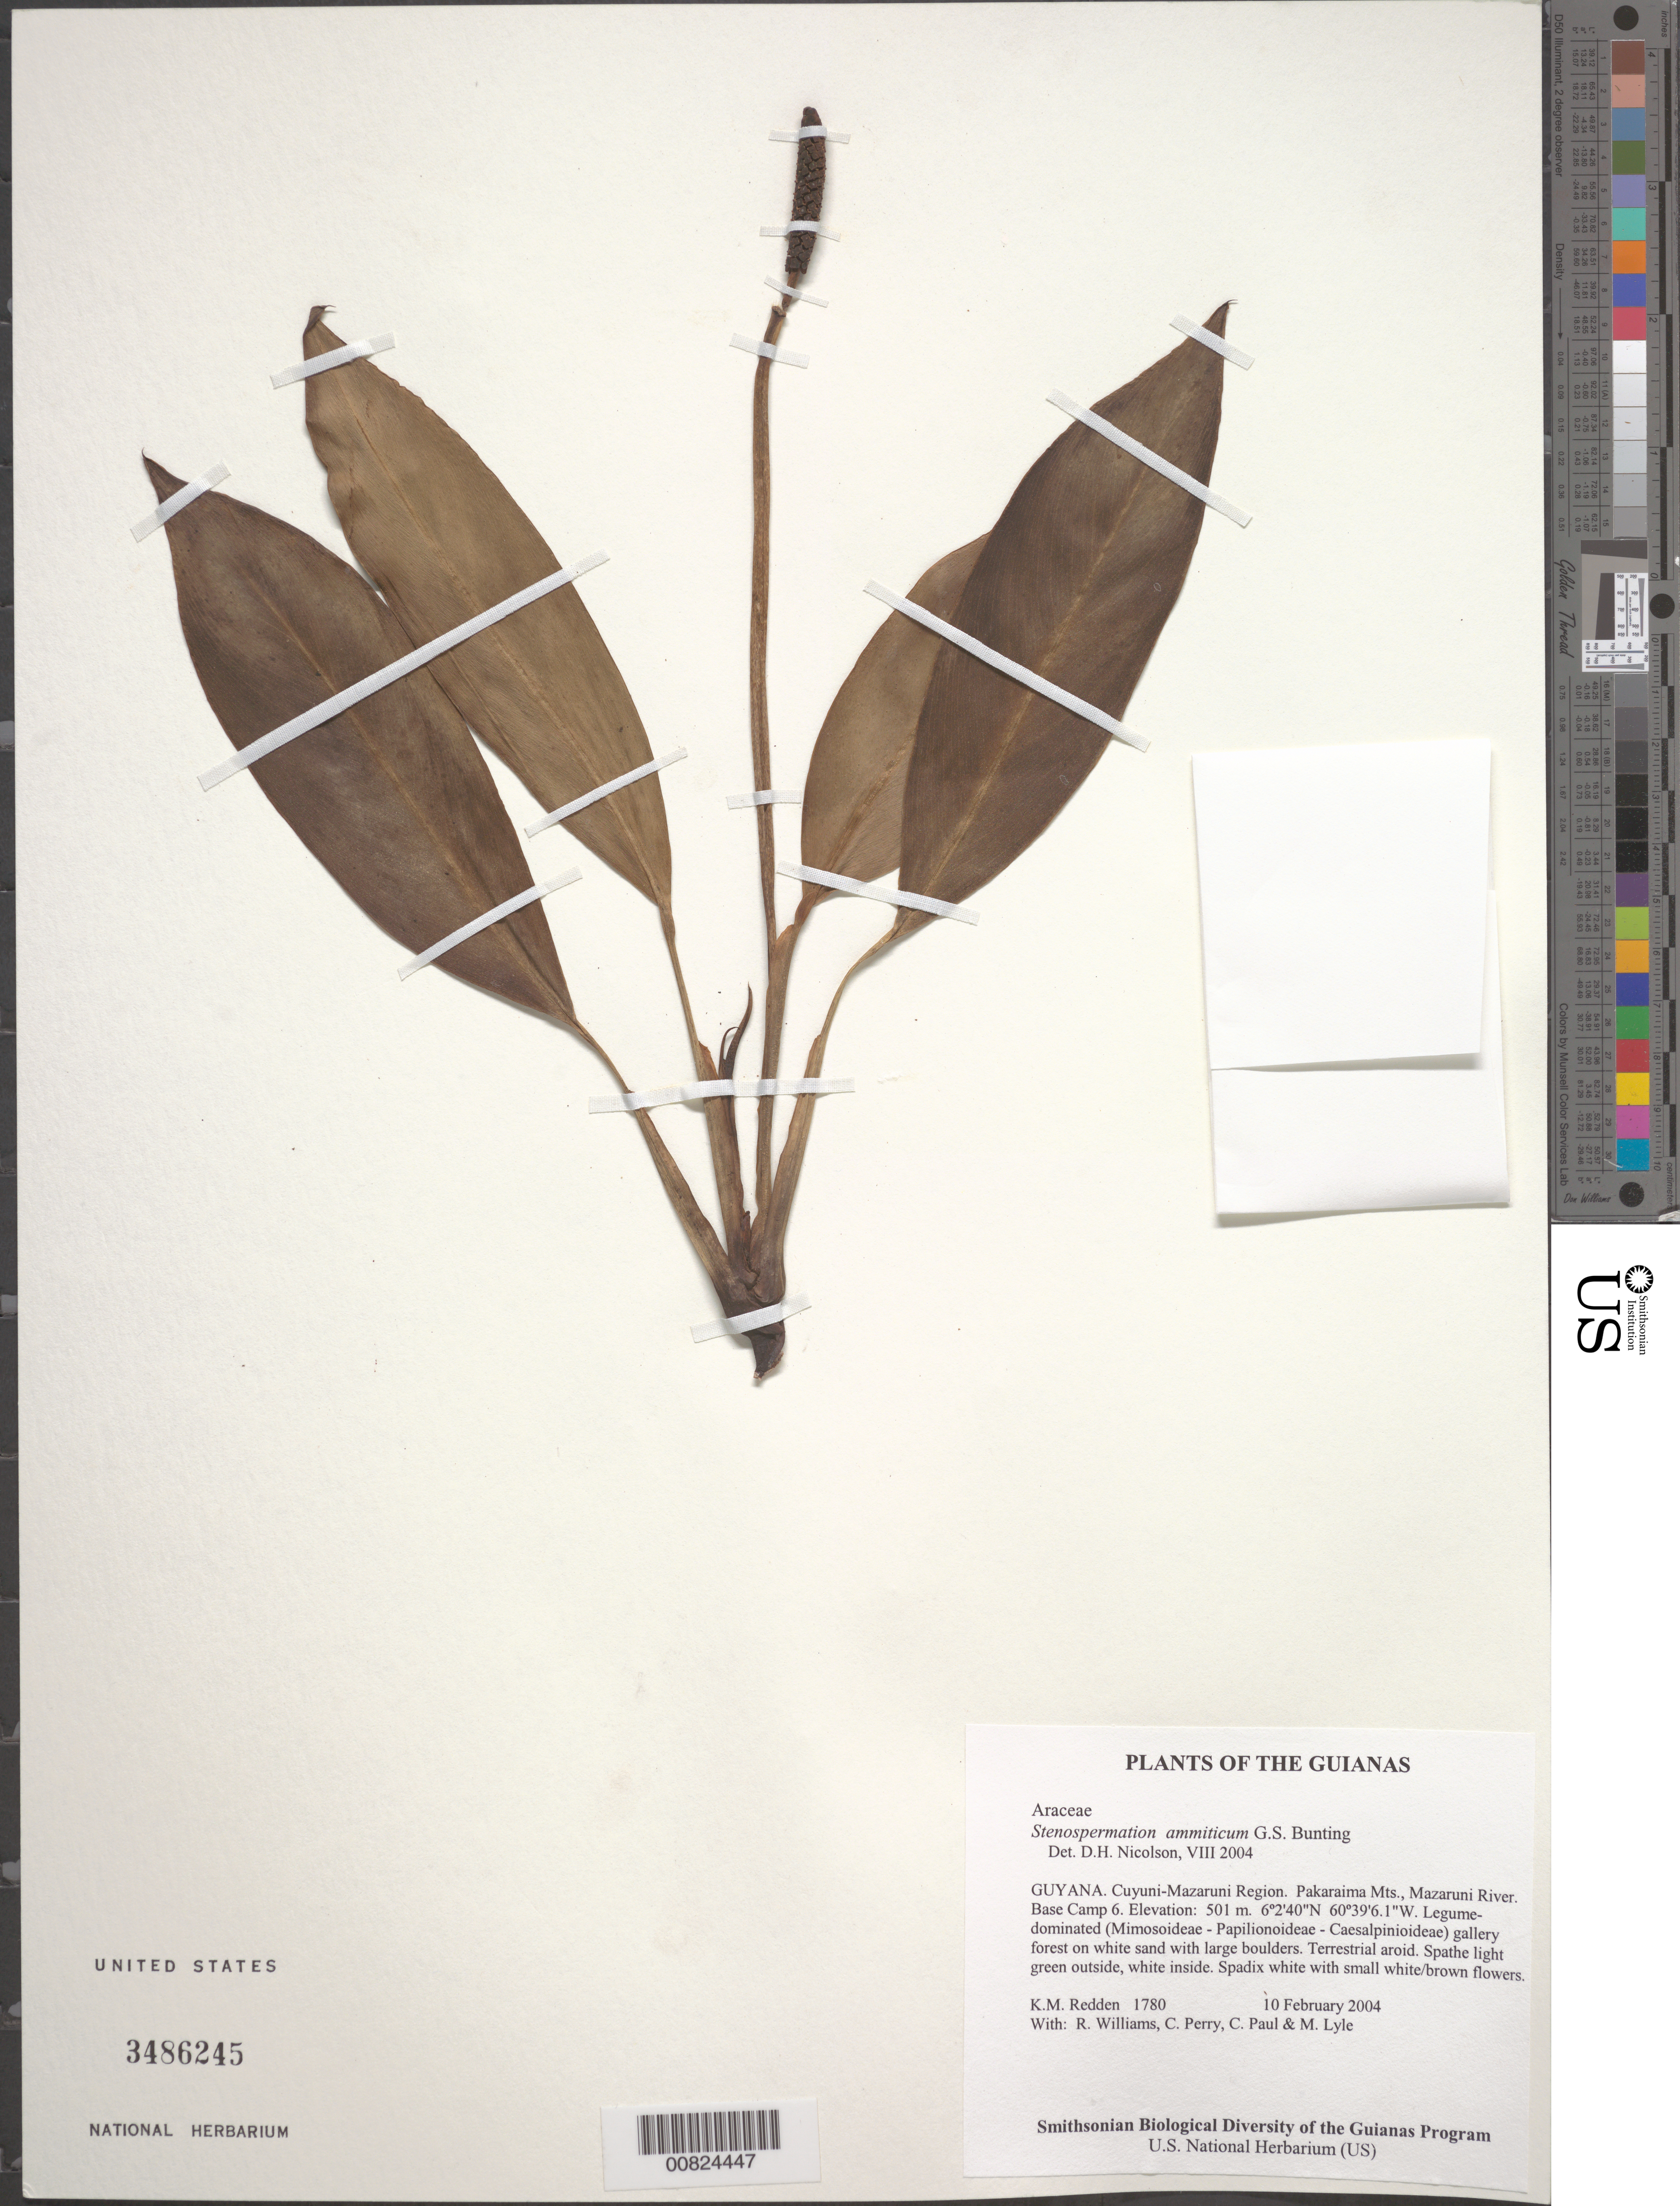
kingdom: Plantae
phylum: Tracheophyta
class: Liliopsida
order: Alismatales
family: Araceae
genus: Stenospermation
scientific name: Stenospermation ammiticum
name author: G.S. Bunting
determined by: Nicolson, Dan H.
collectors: K. M. Redden, R. Williams, C. Perry, C. Paul & M. Lyle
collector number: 1780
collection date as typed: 10 February 2004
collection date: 2004-02-10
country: Guyana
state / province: Cuyuni-Mazaruni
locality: Pakaraima Mts., Mazaruni River. Base Camp 6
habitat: Legume-dominated (Mimosoideae - Papilionoideae - Caesalpinioideae) gallery forest on white sand with large boulders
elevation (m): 501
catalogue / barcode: US 3486245